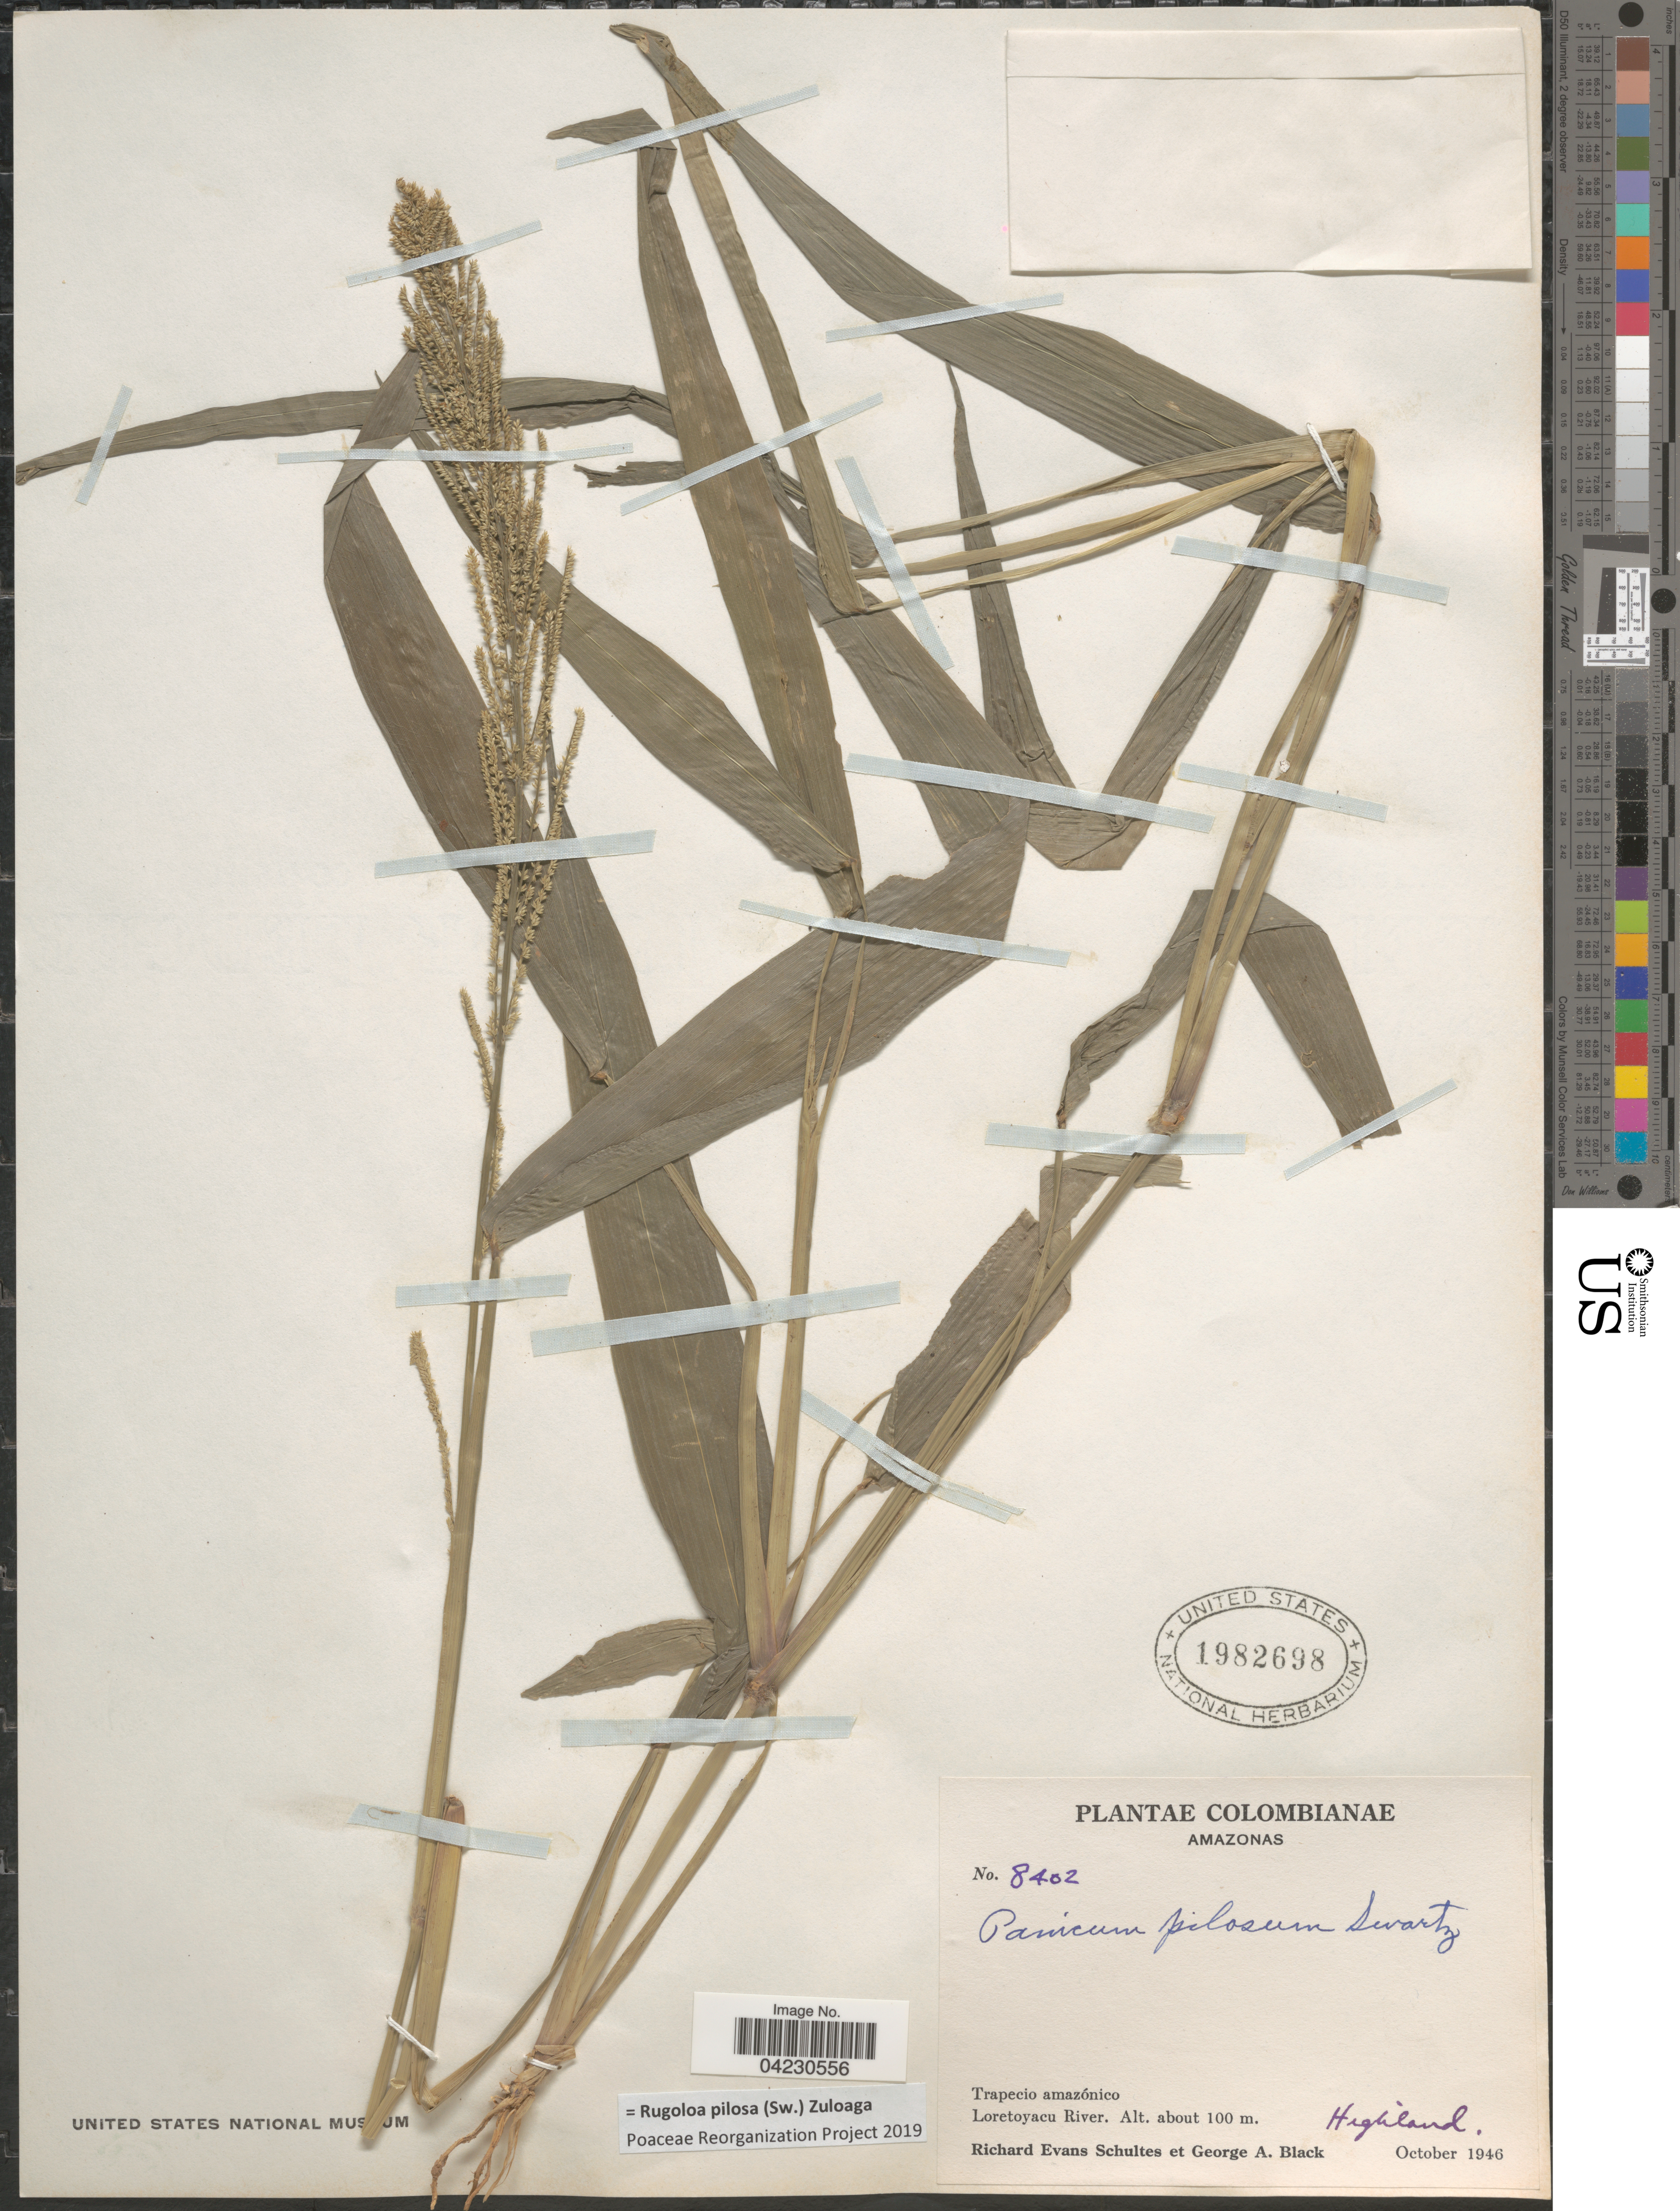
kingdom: Plantae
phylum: Tracheophyta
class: Liliopsida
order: Poales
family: Poaceae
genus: Rugoloa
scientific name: Rugoloa pilosa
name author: (Sw.) Zuloaga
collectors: R. E. Schultes & G. A. Black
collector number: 8402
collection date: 1946-10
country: Colombia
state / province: Amazônas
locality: Colombianae. Trapecio amazónico. Loretoyacu River.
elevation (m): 100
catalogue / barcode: US 1982698